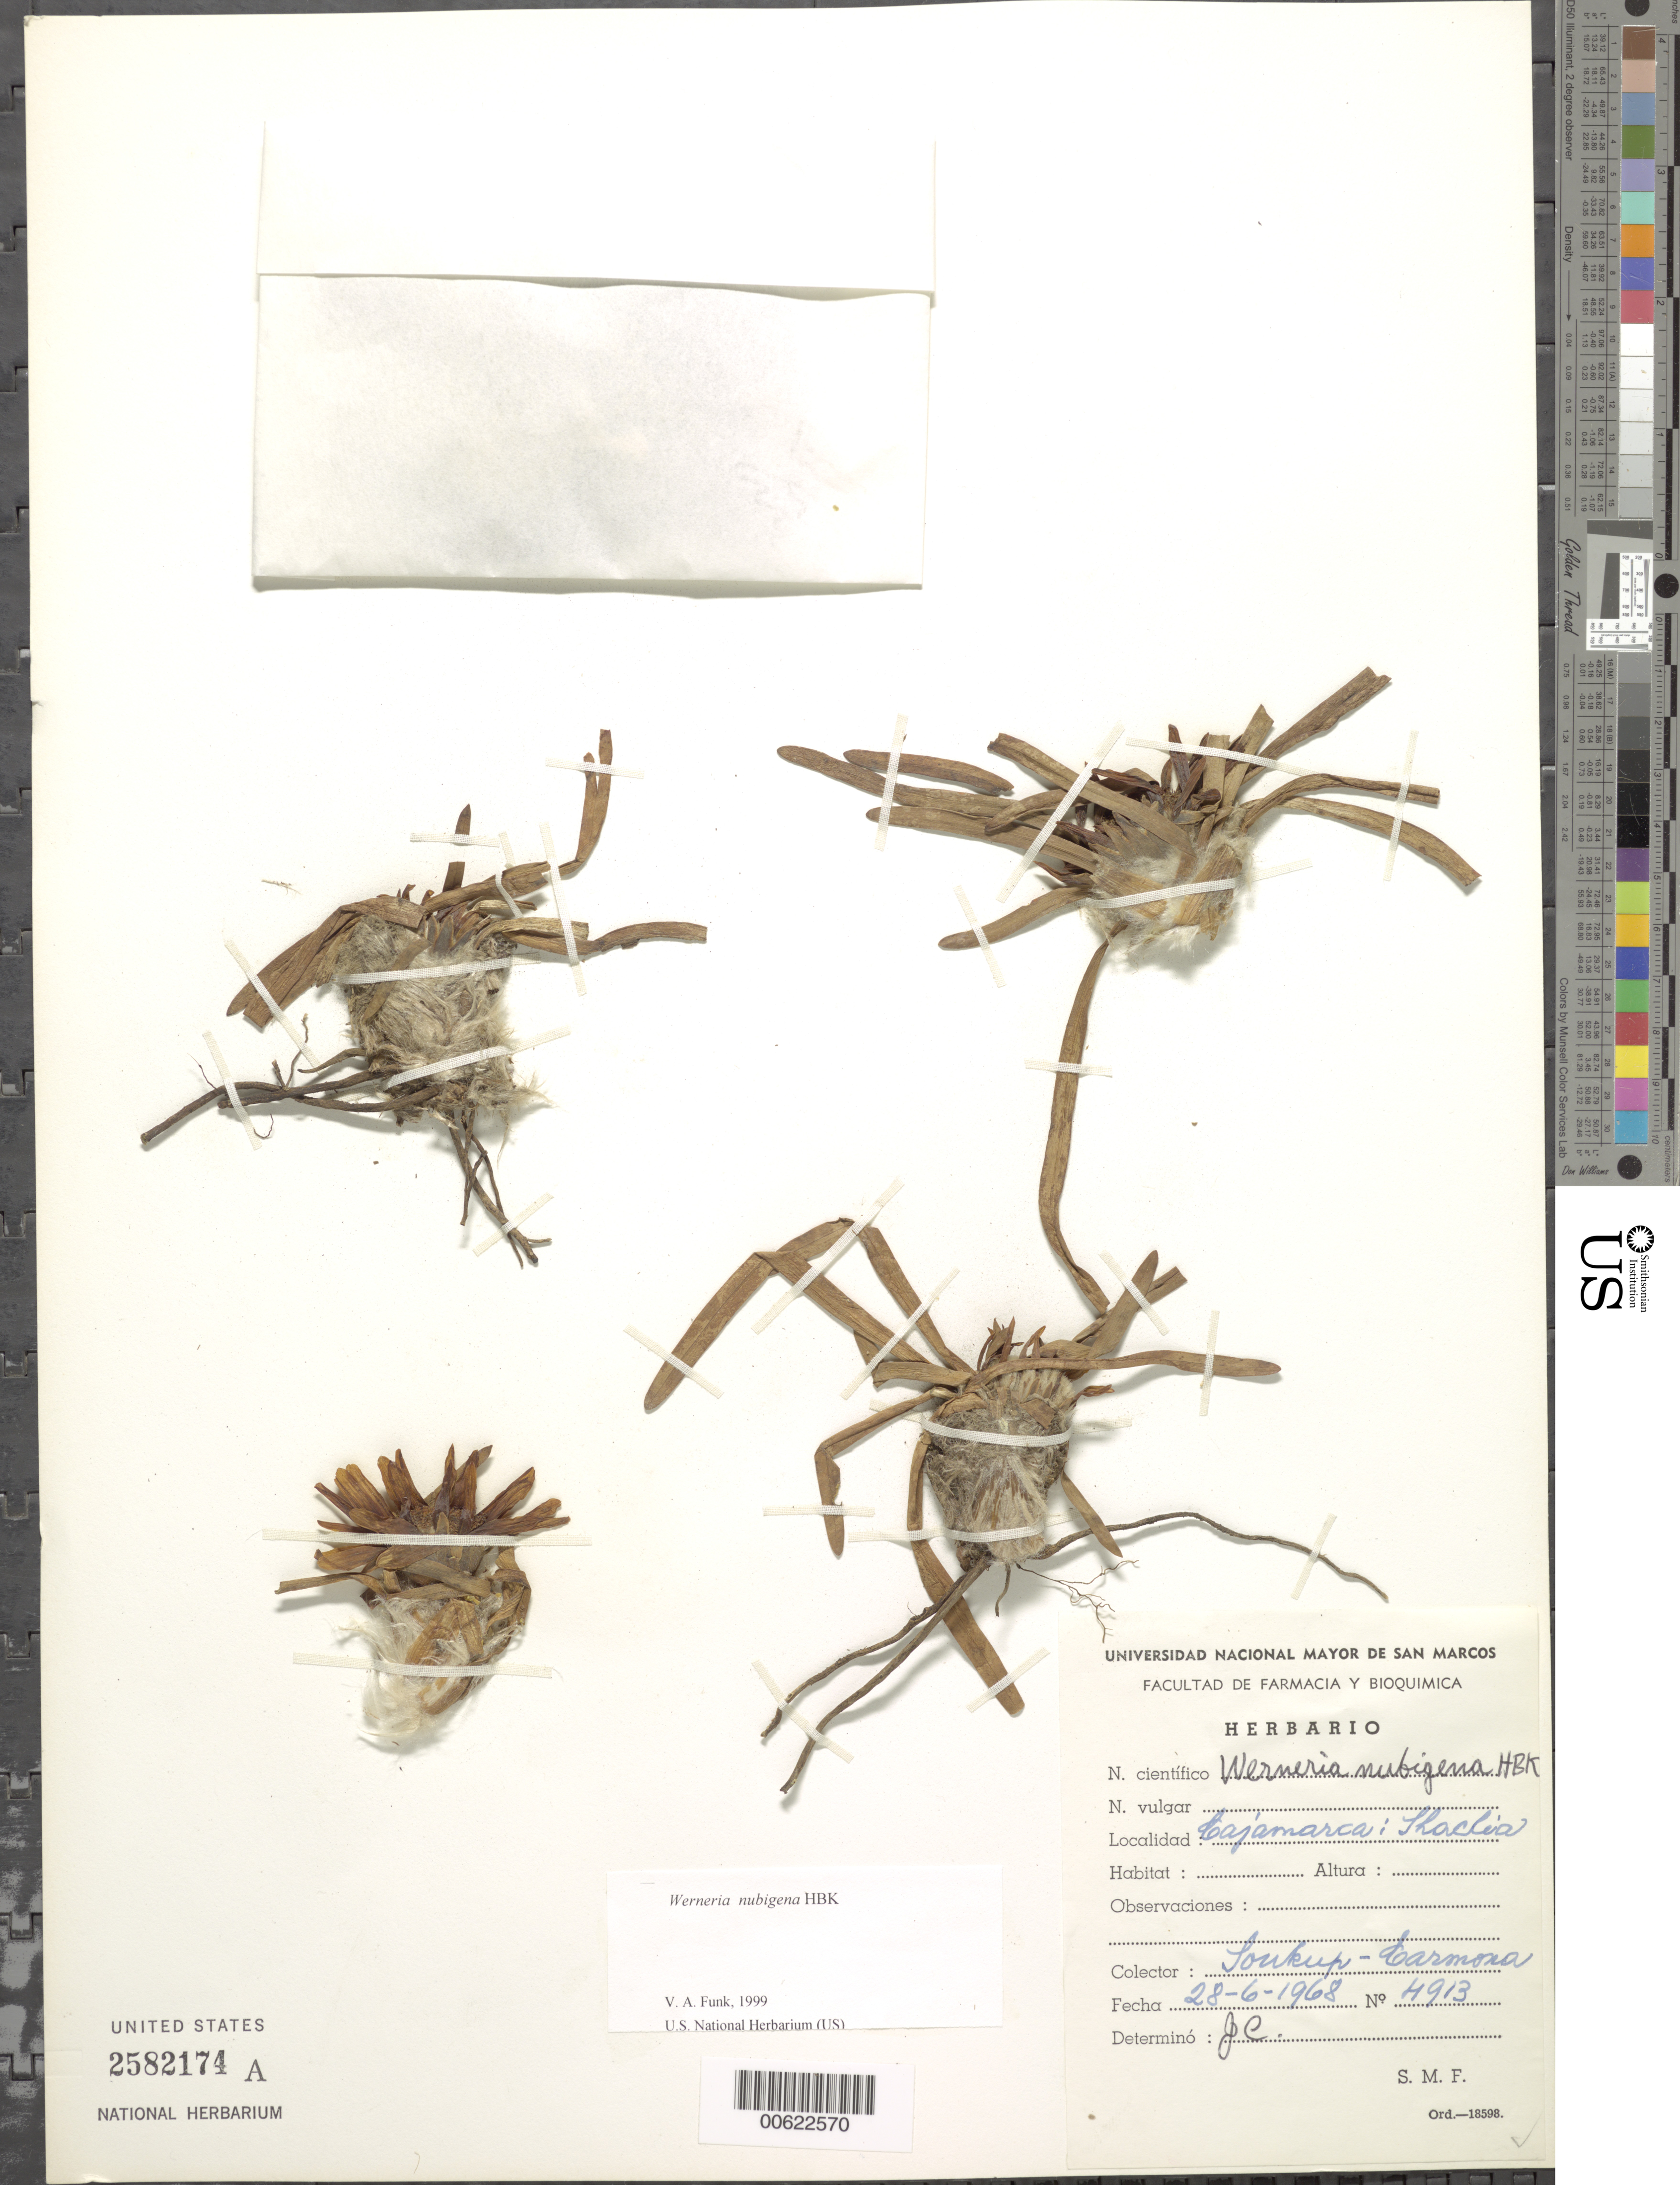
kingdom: Plantae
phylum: Tracheophyta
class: Magnoliopsida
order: Asterales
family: Asteraceae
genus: Werneria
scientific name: Werneria nubigena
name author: Kunth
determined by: Funk, Vicki A., (BOT), Smithsonian Institution - National Museum of Natural History (UNITED STATES)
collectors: J. J. Soukup & Carmona, --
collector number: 4913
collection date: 1968-06-28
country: Peru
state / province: Cajamarca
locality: Shaclia or Thaclia? [sic, i can't read label]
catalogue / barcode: US 2582174A